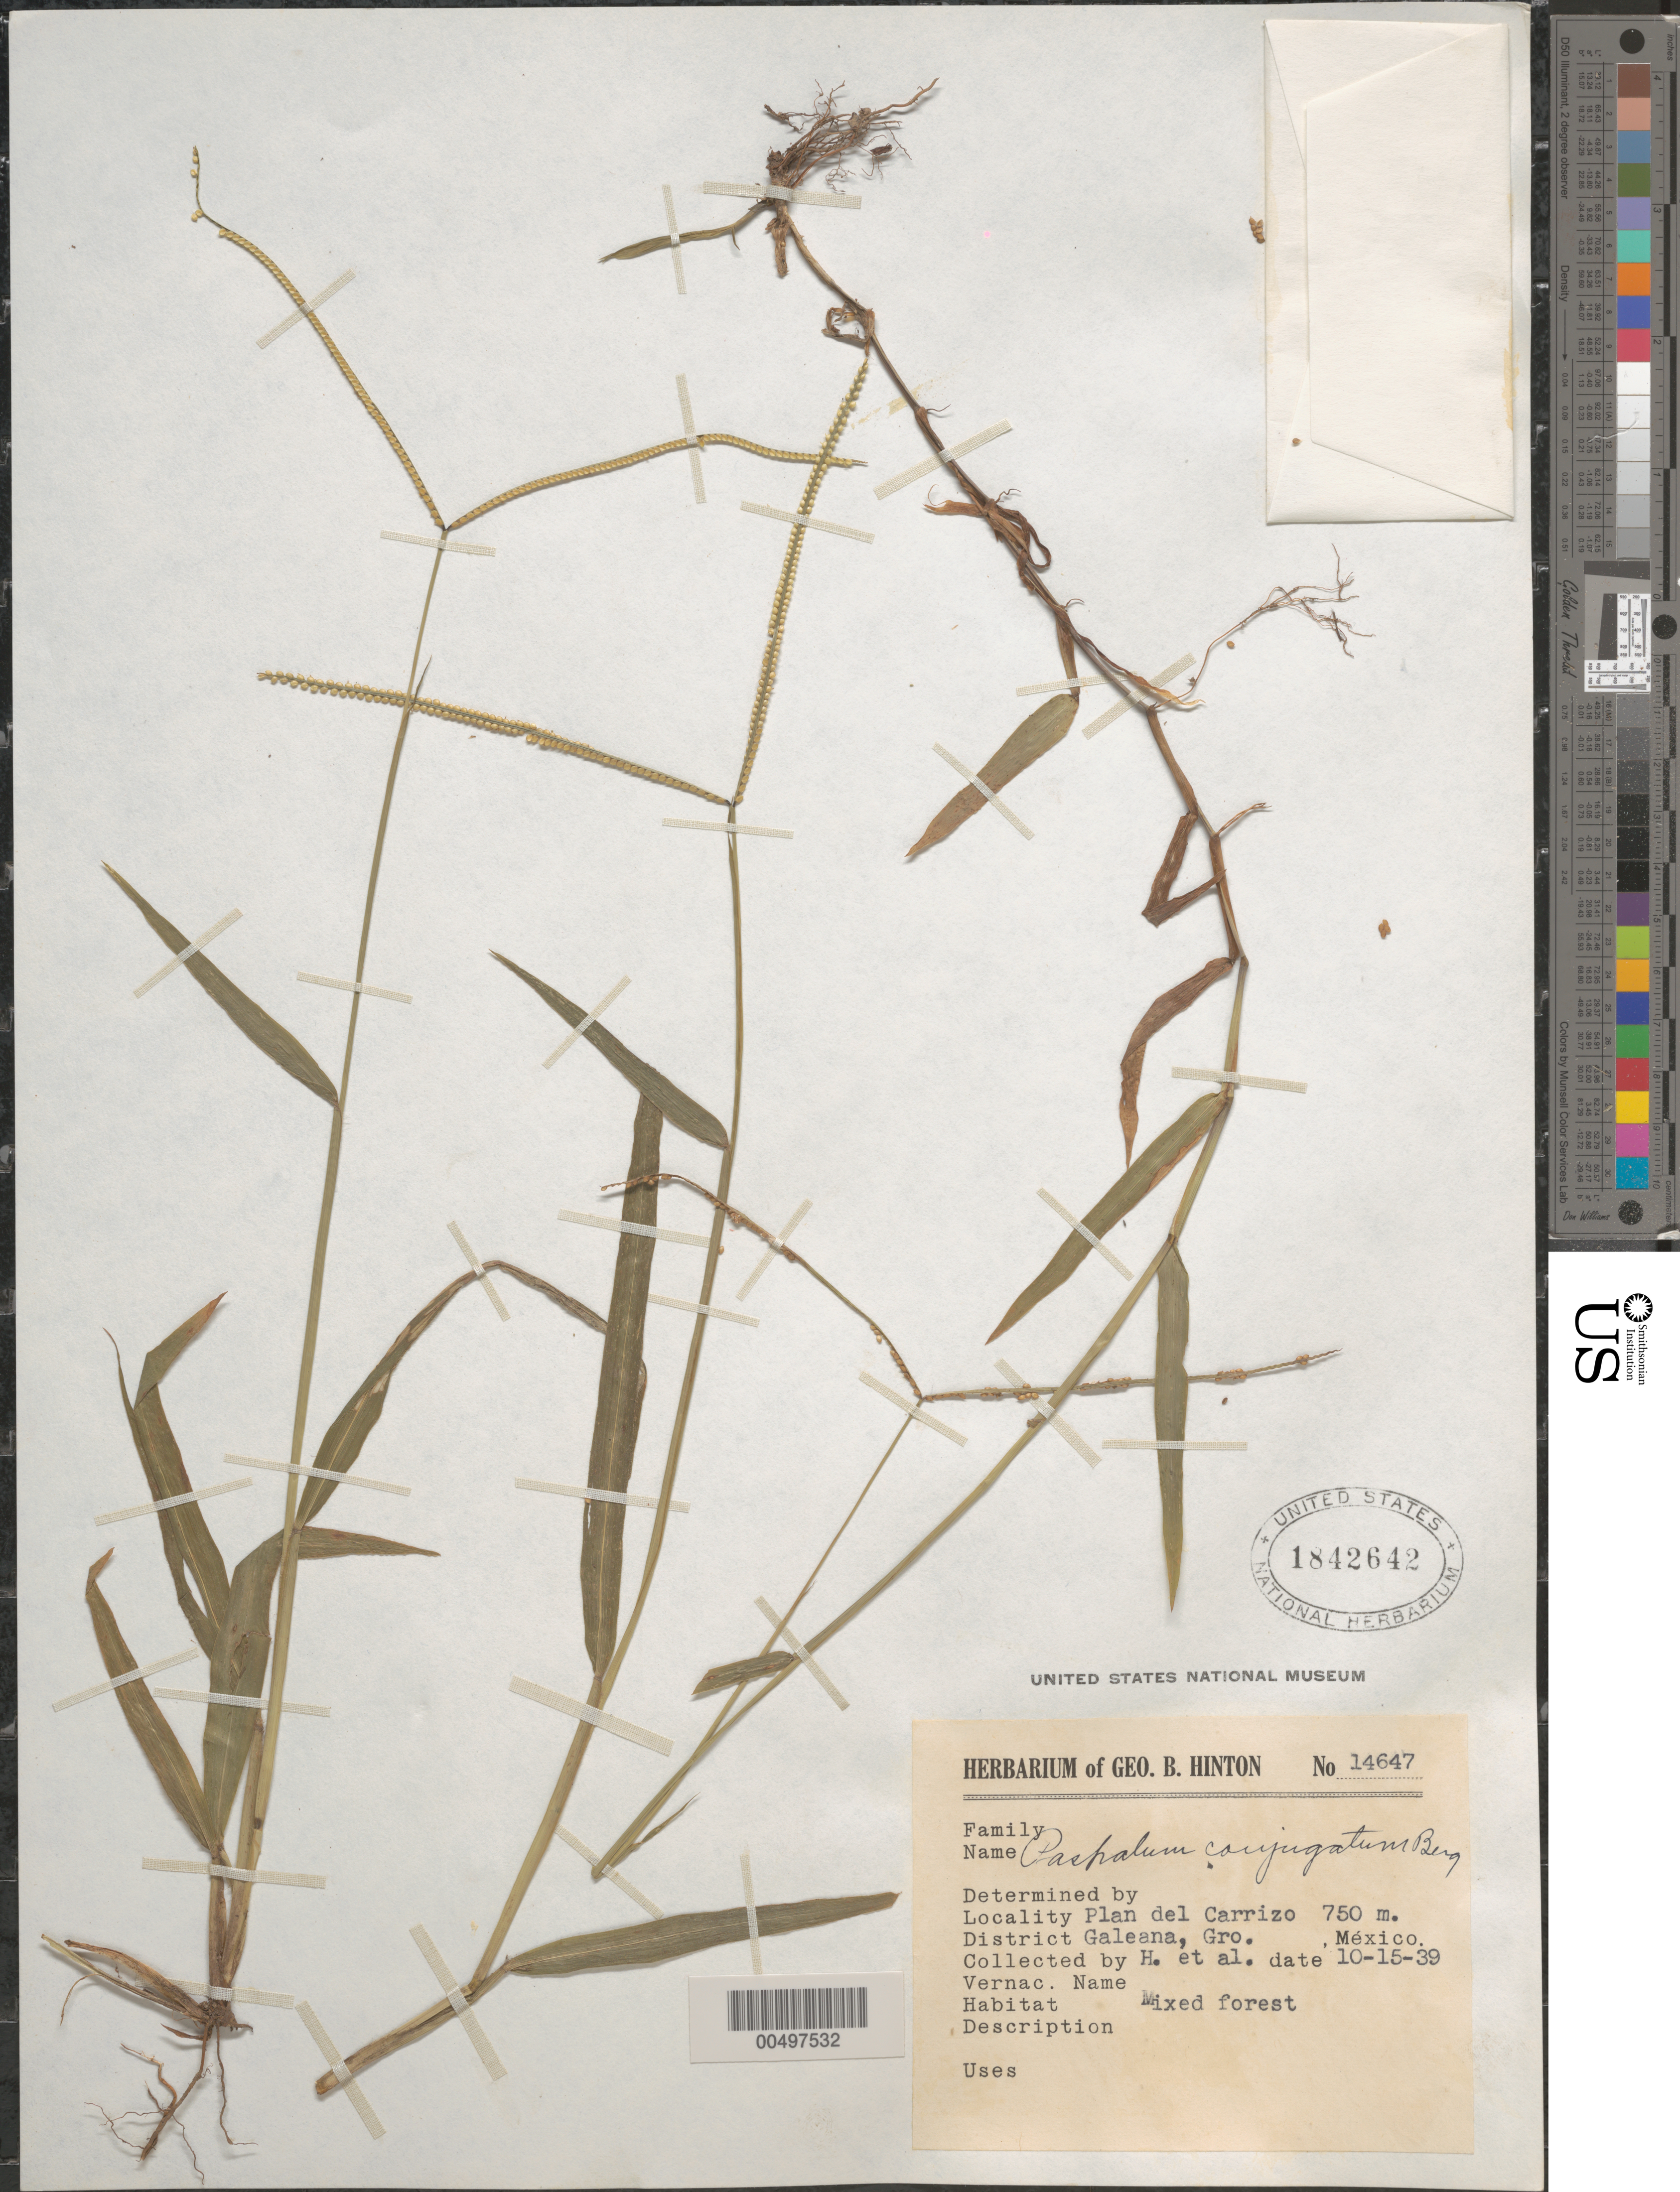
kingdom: Plantae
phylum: Tracheophyta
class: Liliopsida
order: Poales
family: Poaceae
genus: Paspalum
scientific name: Paspalum conjugatum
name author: P.J. Bergius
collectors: G. B. Hinton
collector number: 14647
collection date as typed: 15 Oct 1939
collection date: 1939-10-15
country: Mexico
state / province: Guerrero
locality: Plan del Carrizo, Galeana Dist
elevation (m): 750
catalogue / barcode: US 1842642